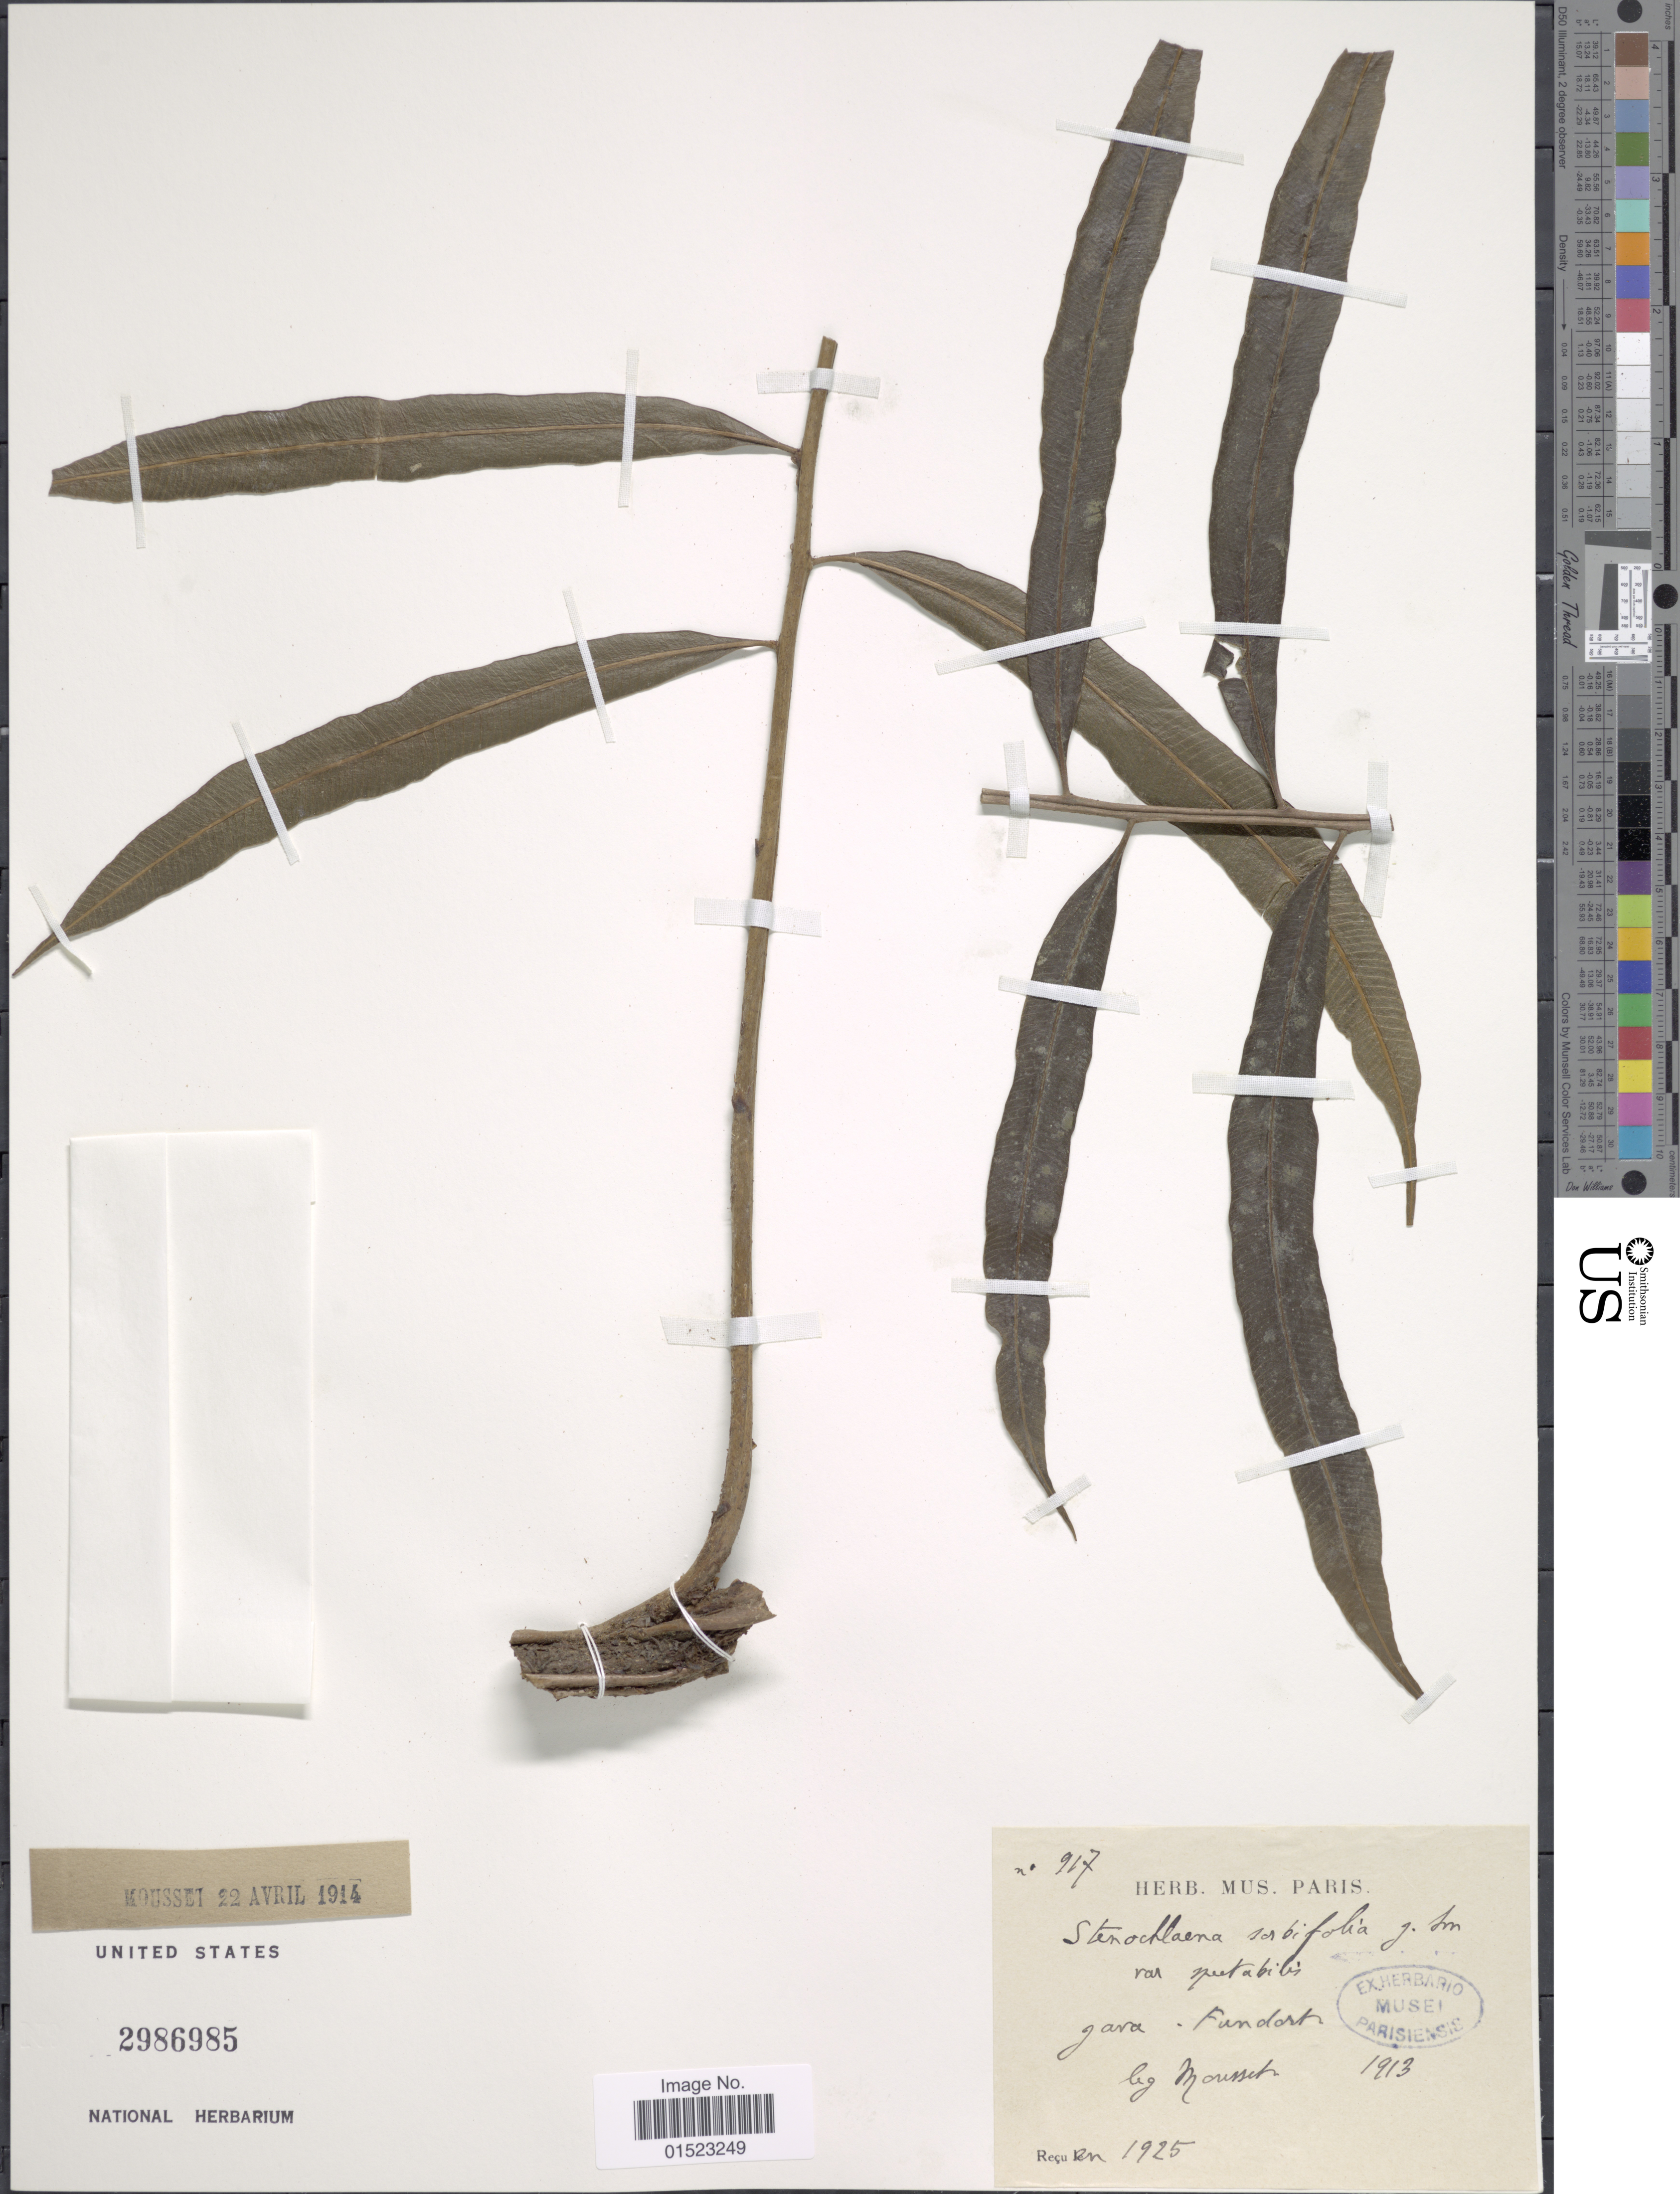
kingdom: Plantae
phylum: Tracheophyta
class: Polypodiopsida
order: Polypodiales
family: Blechnaceae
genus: Stenochlaena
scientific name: Stenochlaena sorbifolia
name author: (L.) J. Sm.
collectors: Mousset, --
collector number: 917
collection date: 1913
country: Germany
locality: Gera, Fundort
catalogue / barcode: US 2986985